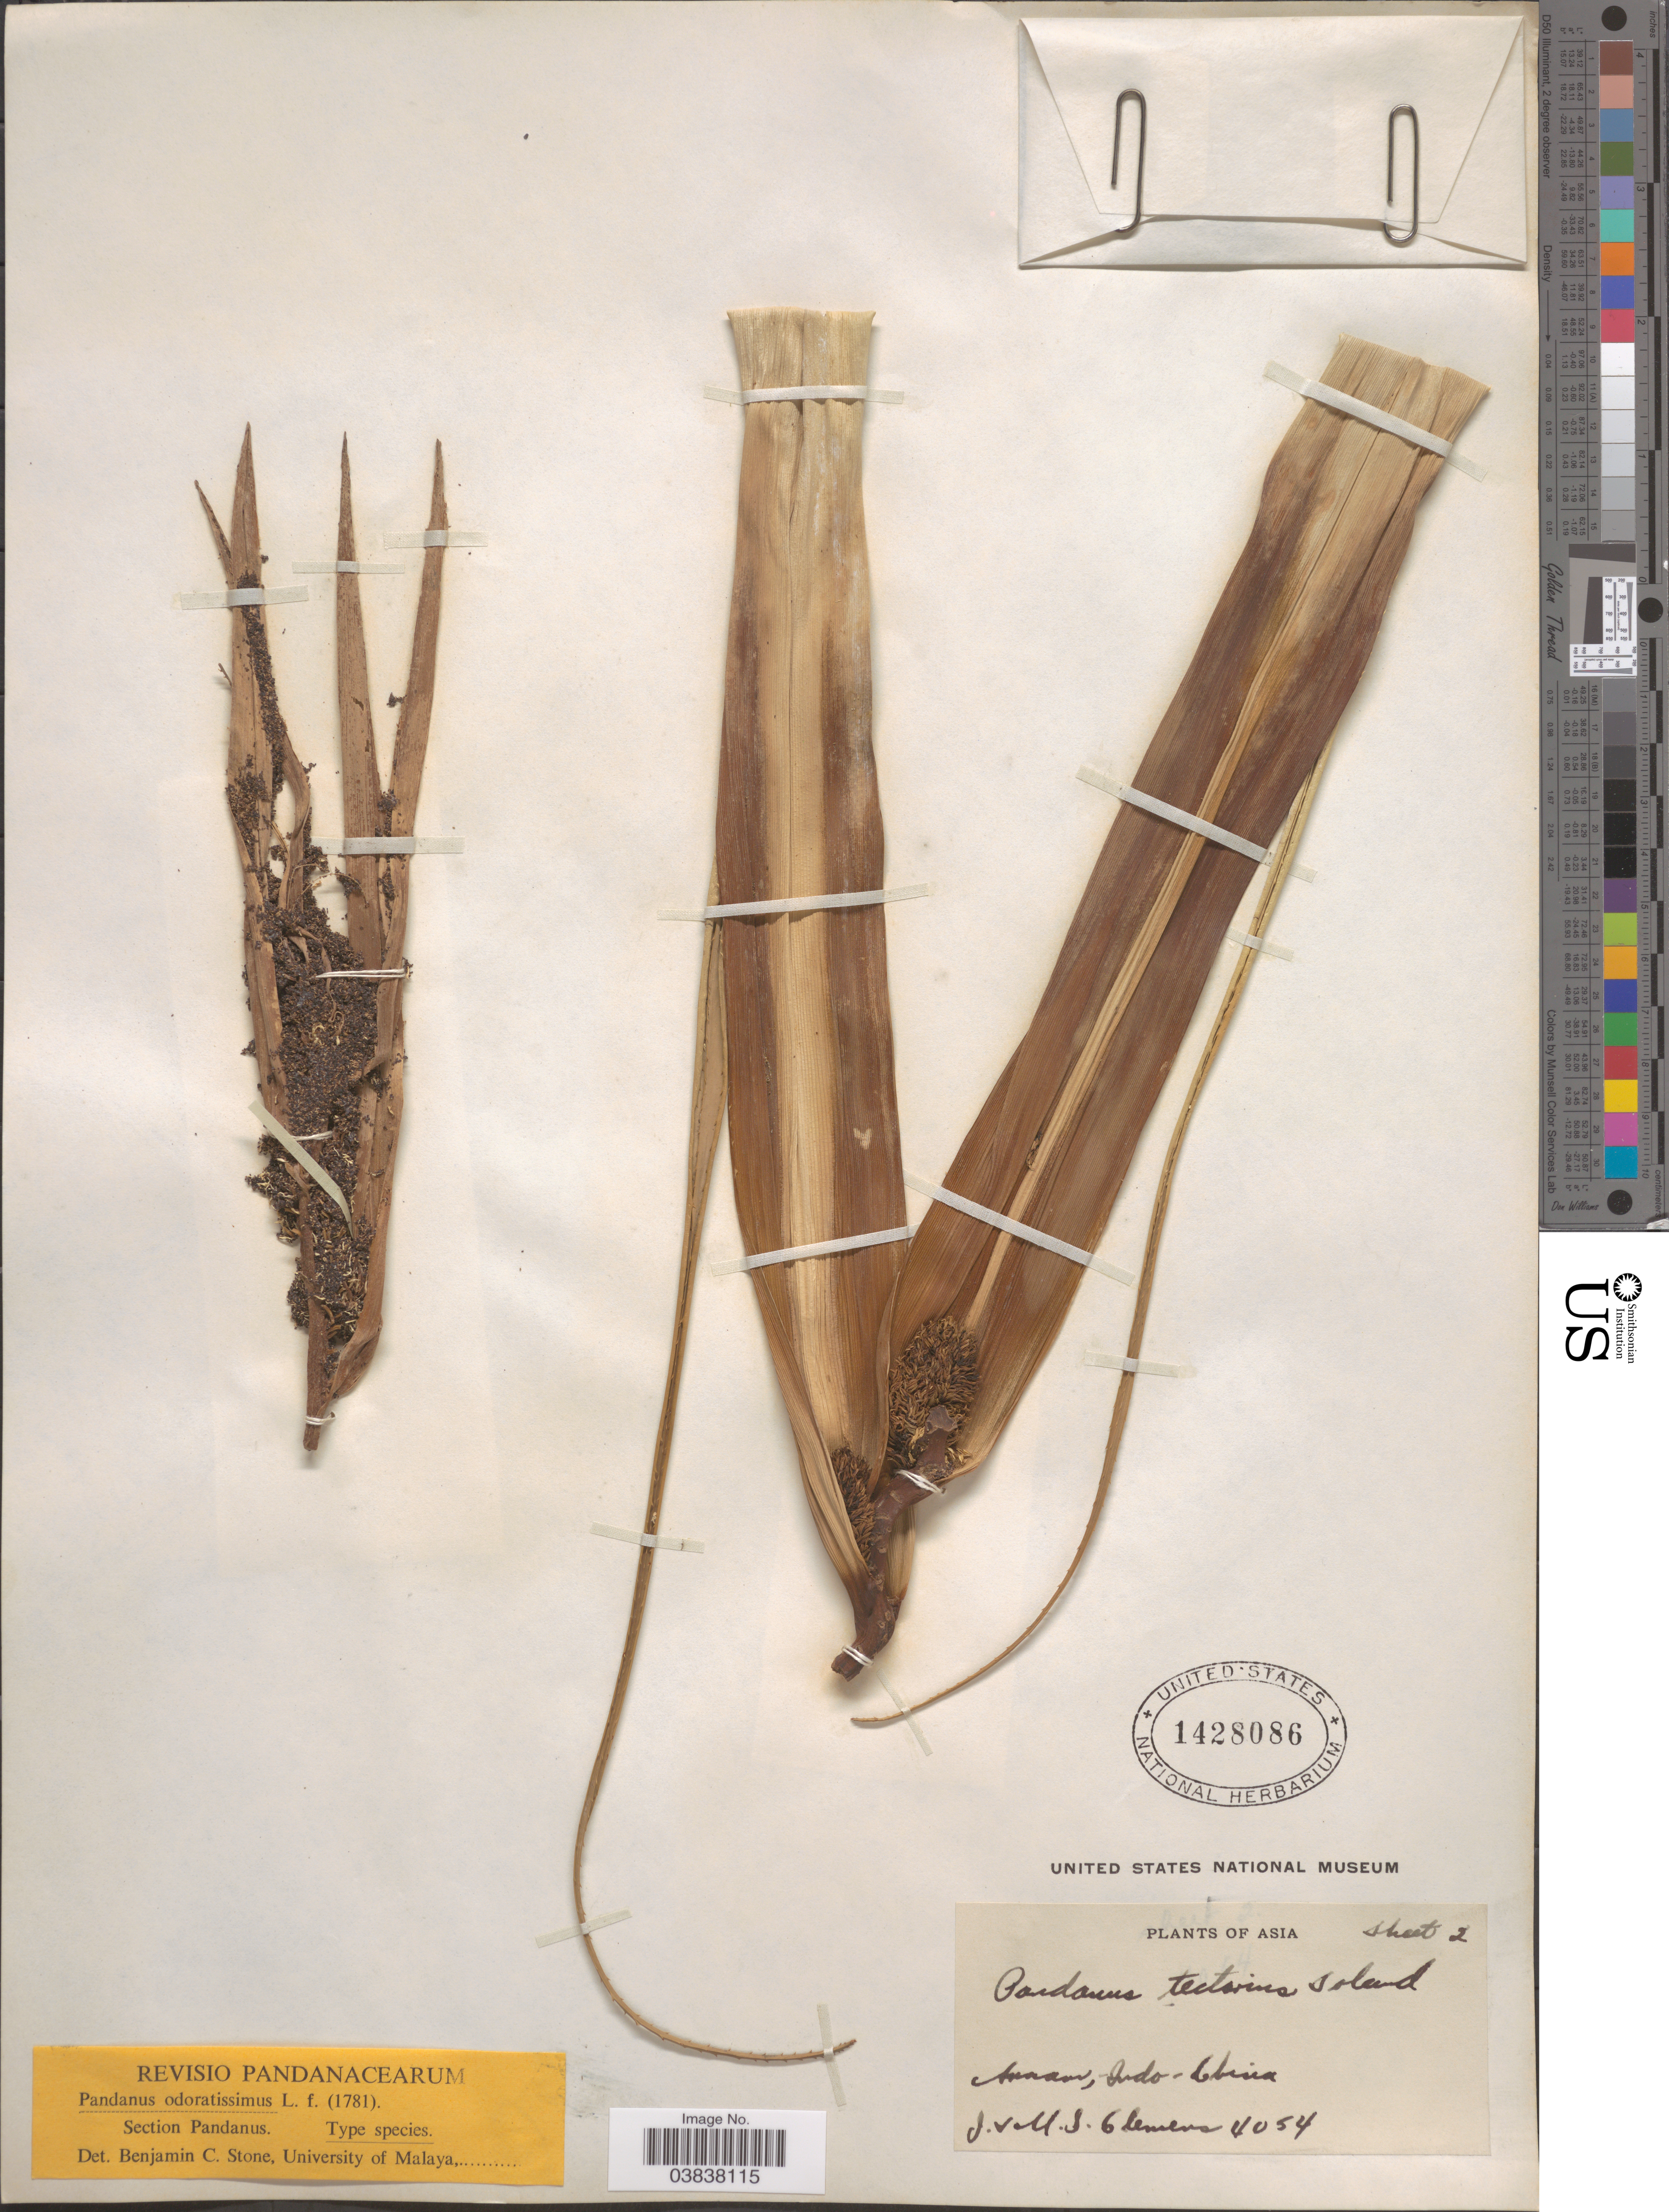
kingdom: Plantae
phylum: Tracheophyta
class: Liliopsida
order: Pandanales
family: Pandanaceae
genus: Pandanus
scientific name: Pandanus odoratissimus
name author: L. f.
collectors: J. Clemens & M. S. Clemens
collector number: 4054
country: Vietnam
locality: Annam, Indo-China.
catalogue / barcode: US 1428086